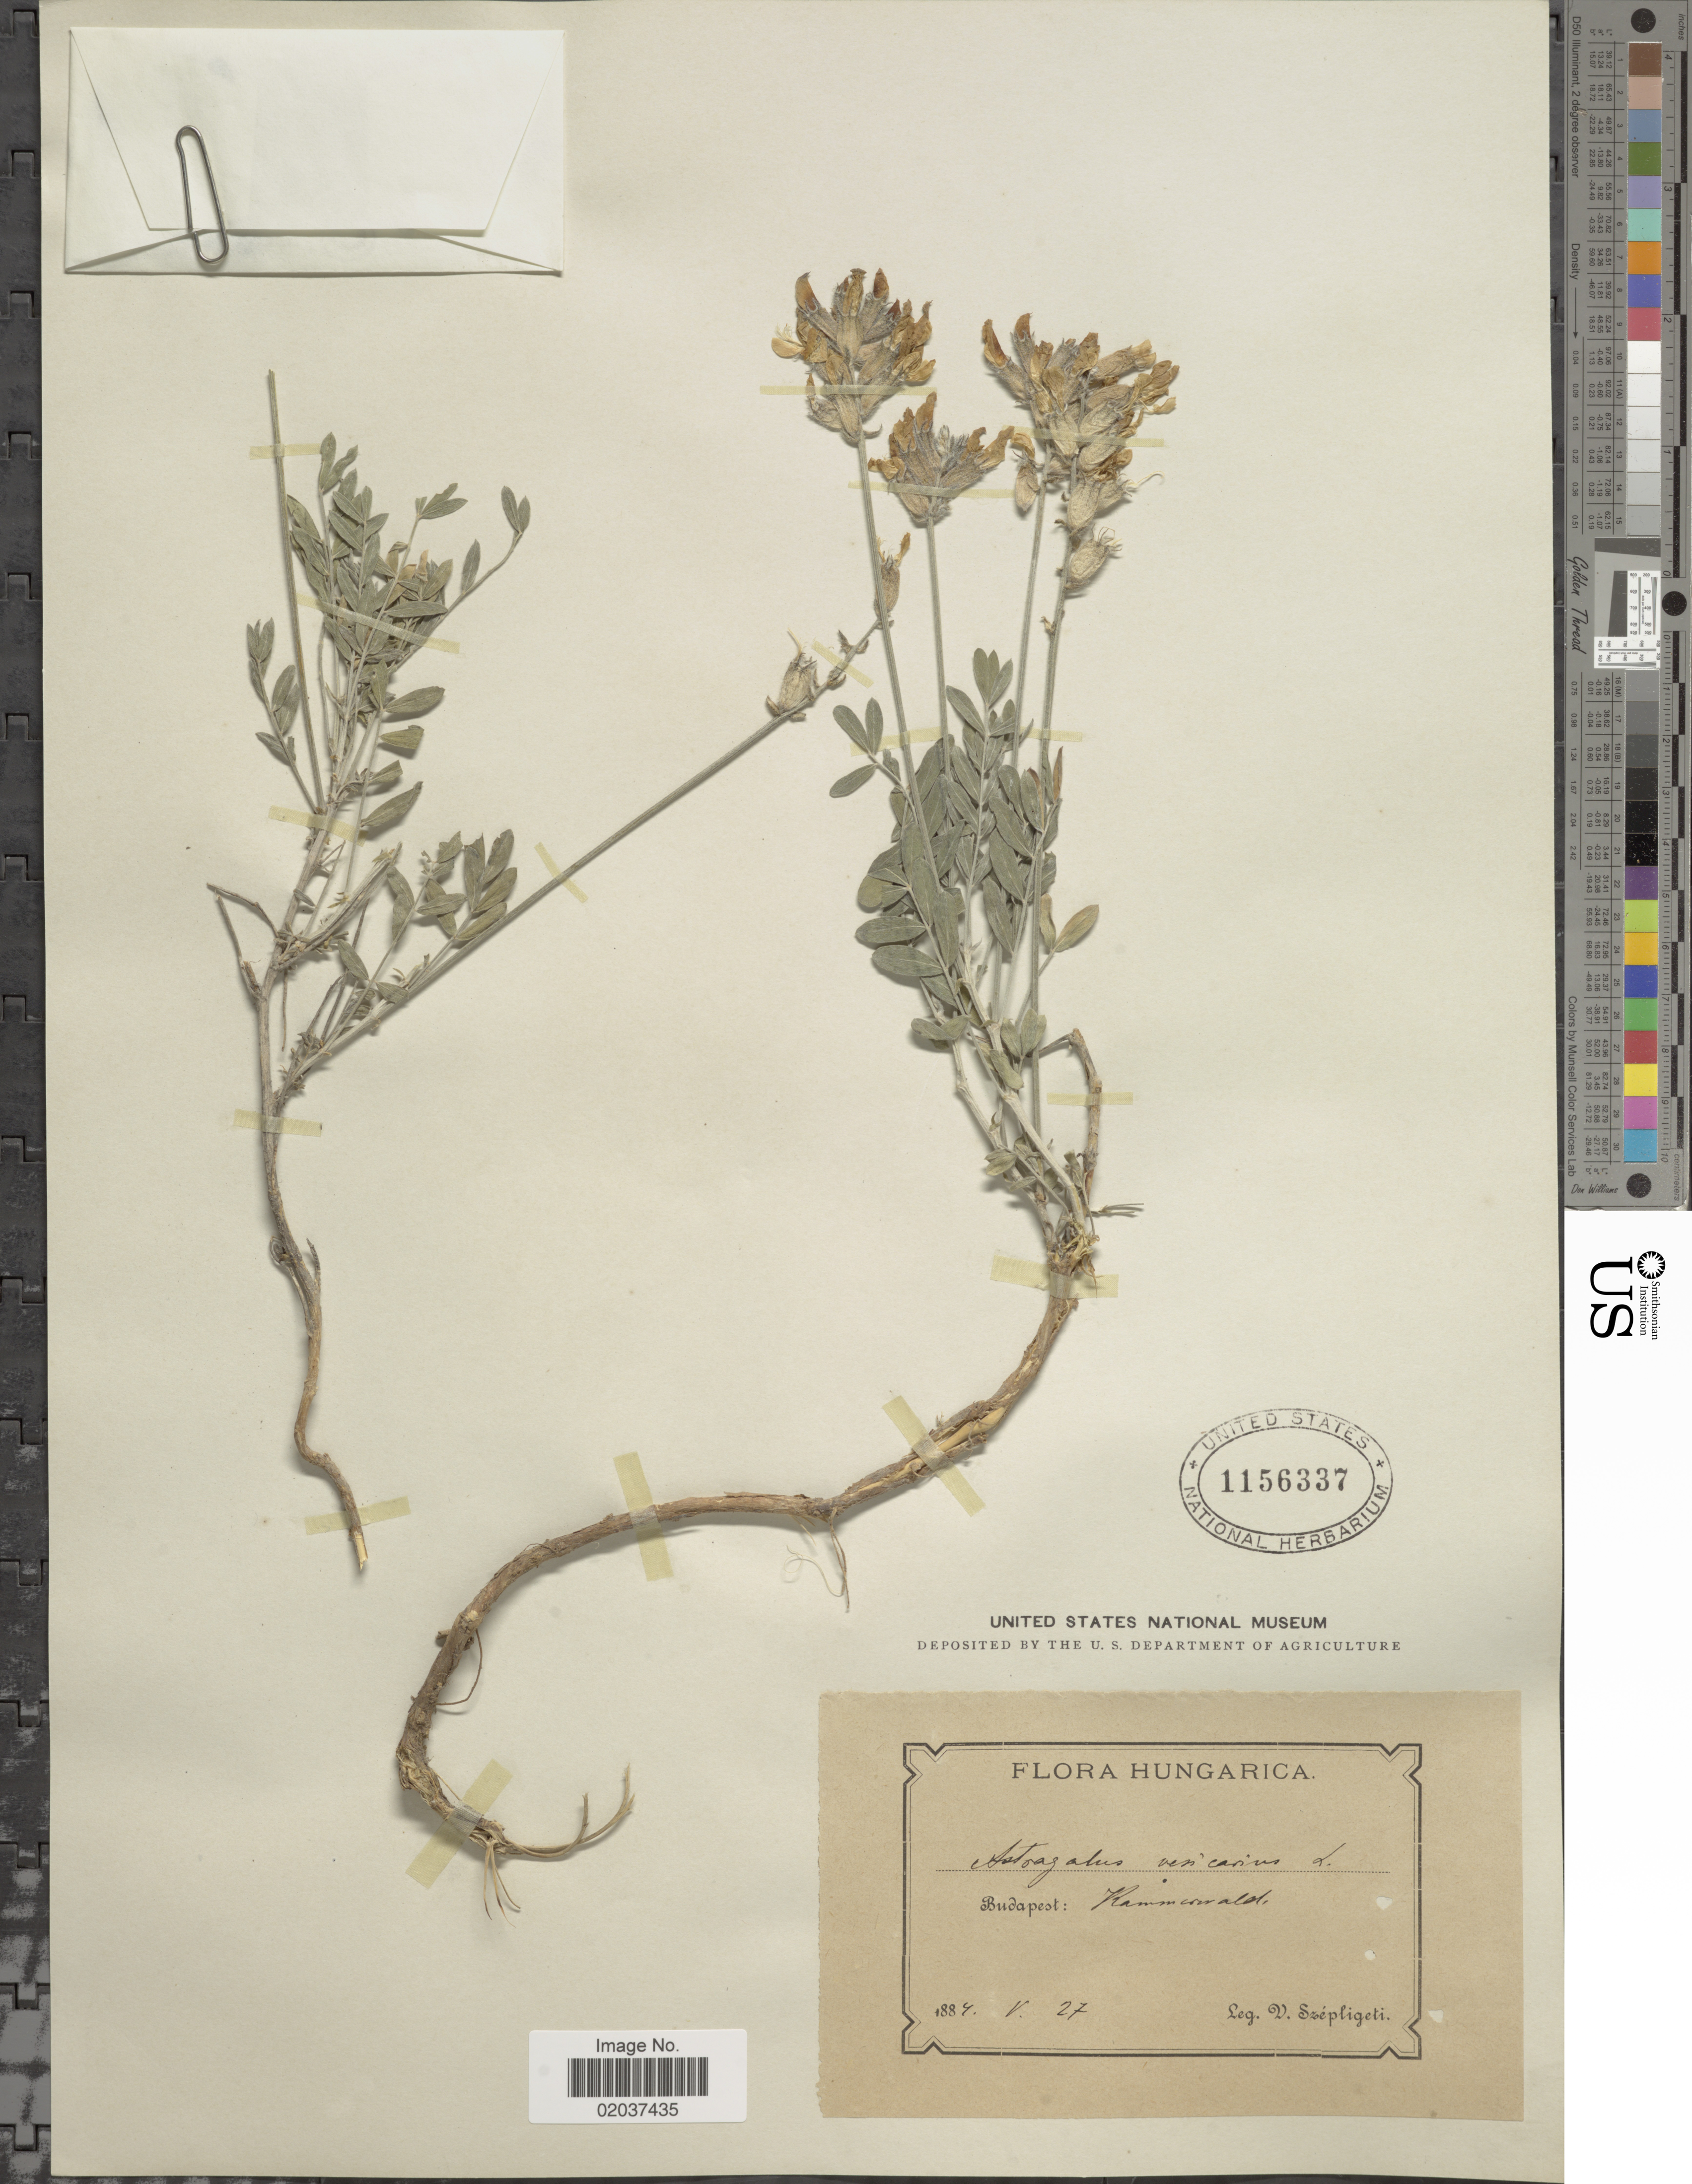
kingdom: Plantae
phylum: Tracheophyta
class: Magnoliopsida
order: Fabales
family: Fabaceae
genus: Astragalus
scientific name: Astragalus vesicarius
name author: L.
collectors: W. Szépligeti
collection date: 1887-05-27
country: Hungary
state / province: Budapest, Capital District of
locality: Budapest: Kammerwald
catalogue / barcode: US 1156337